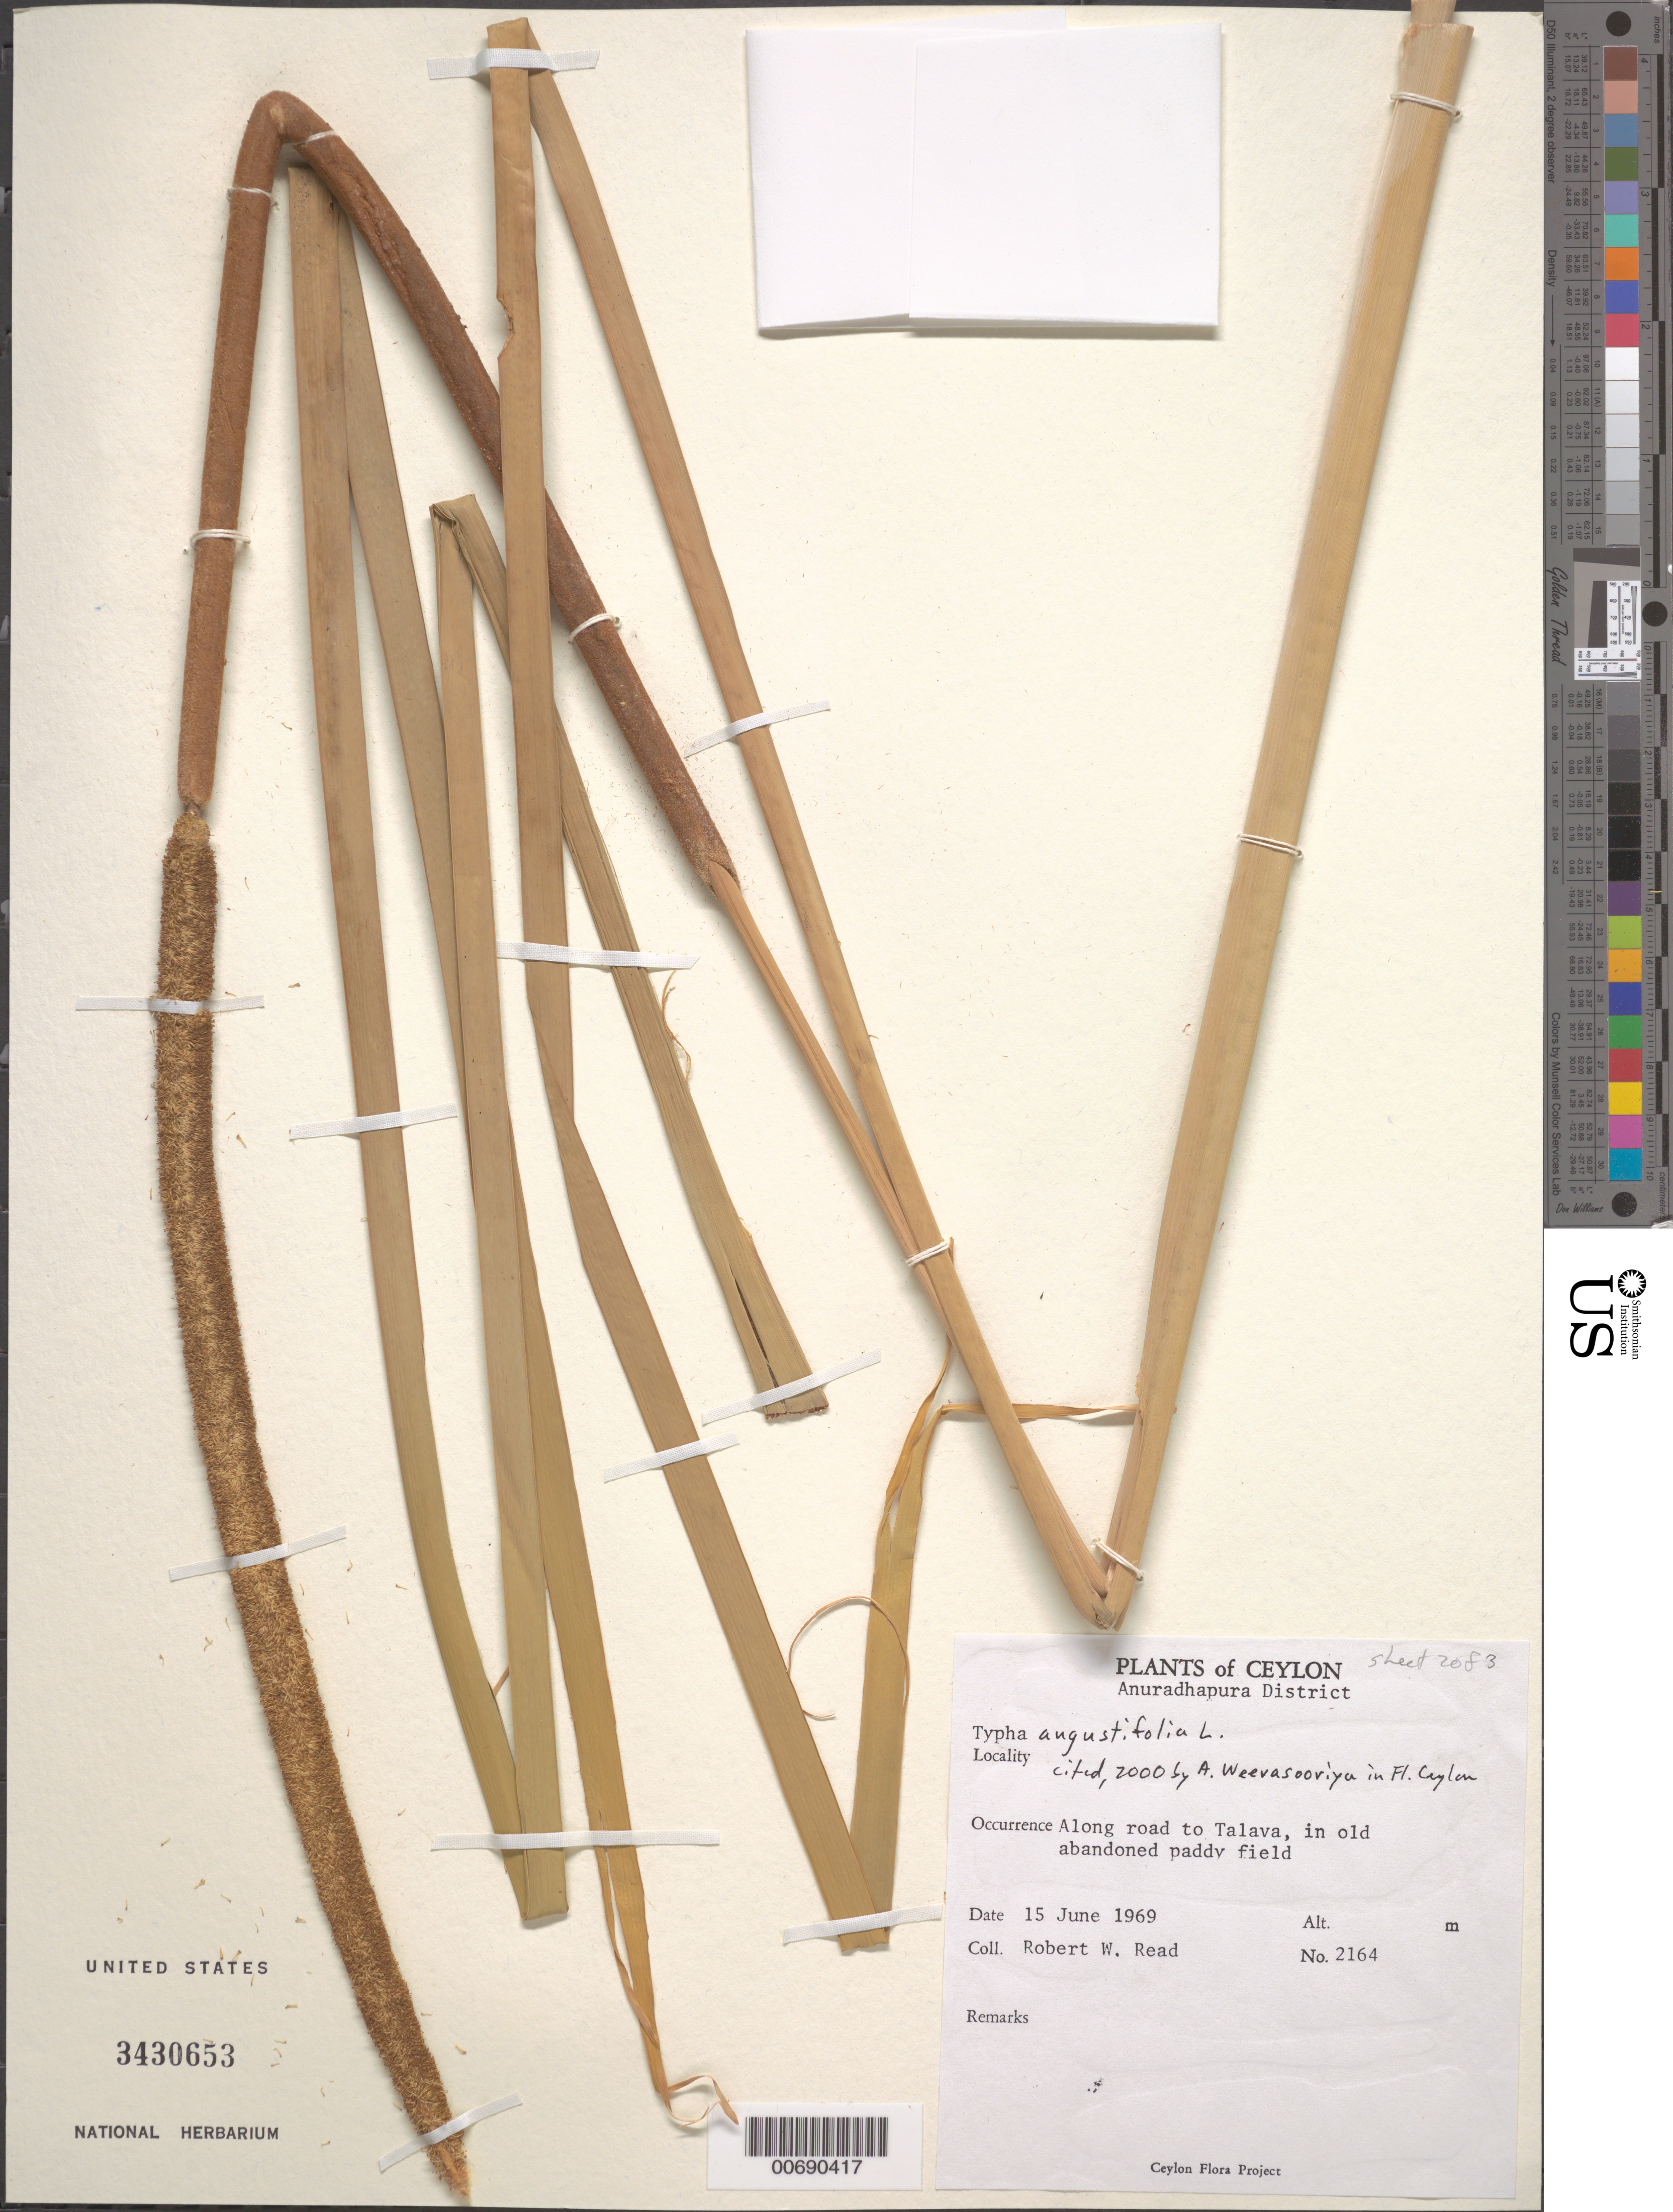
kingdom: Plantae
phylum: Tracheophyta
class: Liliopsida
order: Poales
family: Typhaceae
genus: Typha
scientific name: Typha angustifolia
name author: L.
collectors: R. W. Read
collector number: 2164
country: Sri Lanka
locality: Anuradhapura Dist., Talava.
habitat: Abandoned paddy field.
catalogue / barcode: US 3430653